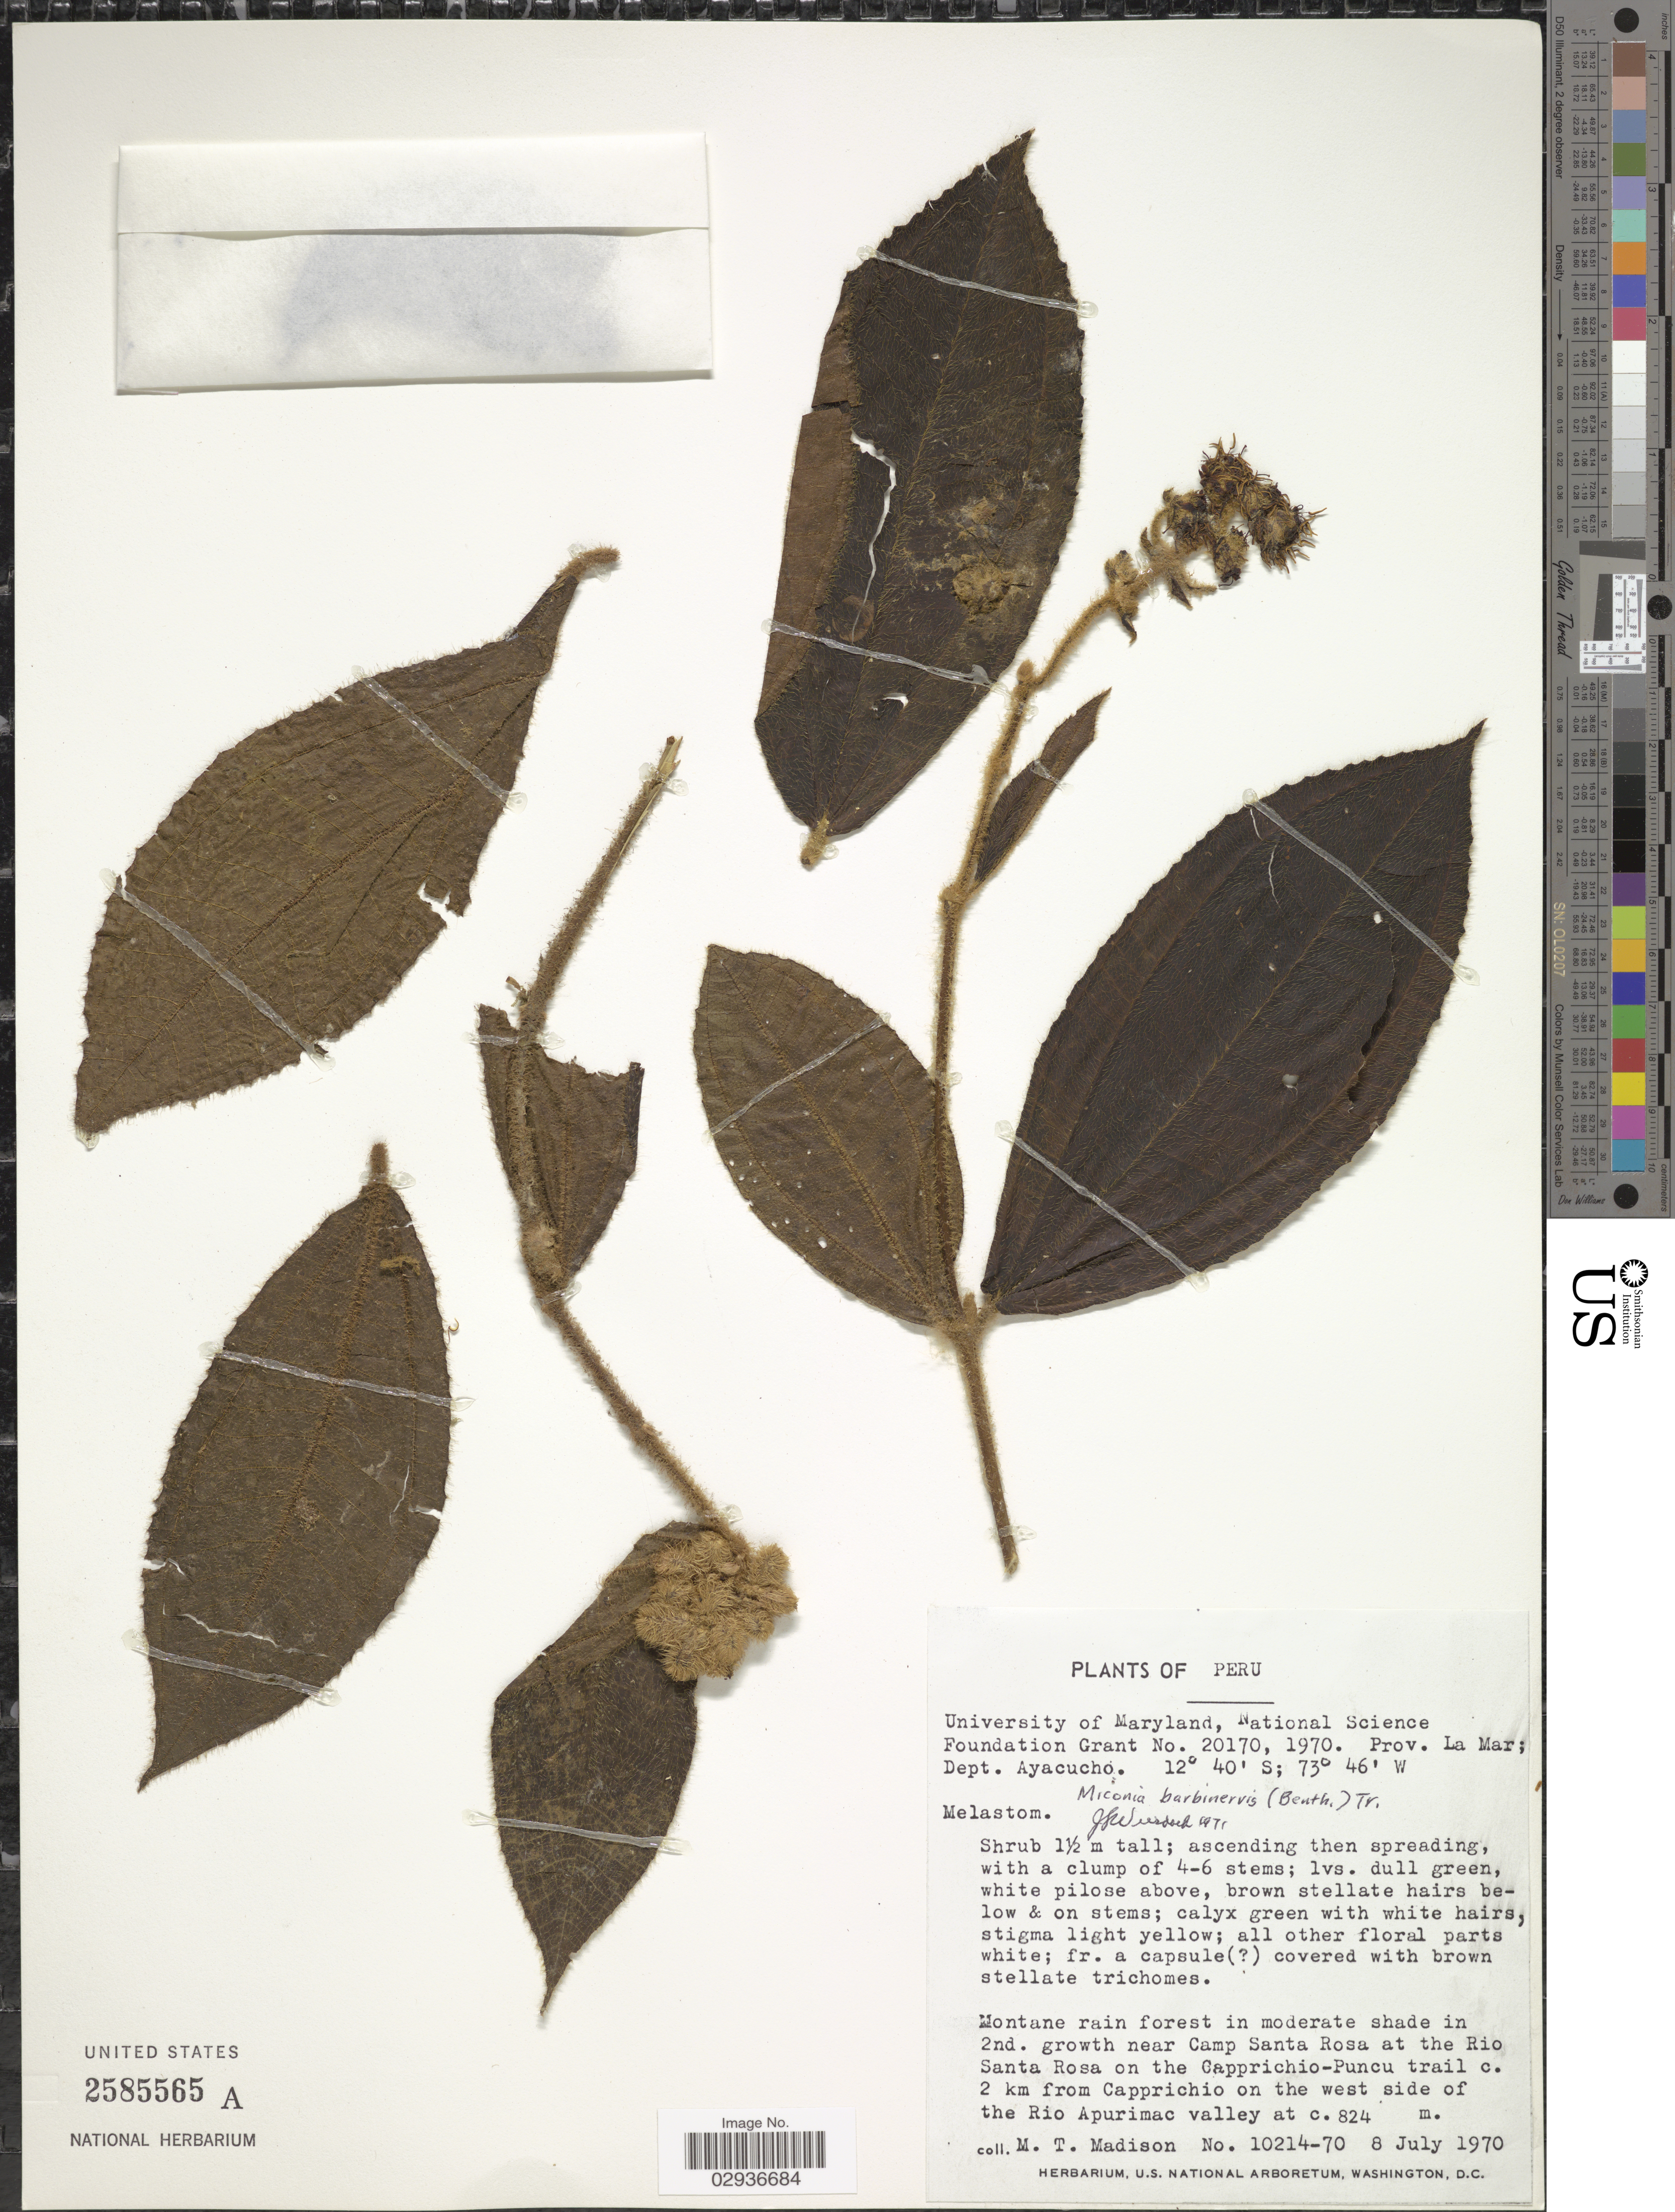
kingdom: Plantae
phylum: Tracheophyta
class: Magnoliopsida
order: Myrtales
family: Melastomataceae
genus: Miconia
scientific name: Miconia barbinervis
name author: (Benth.) Triana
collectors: M. T. Madison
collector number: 10214-70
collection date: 1970-07-08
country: Peru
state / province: Ayacucho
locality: Prov. La Mar; Dept. Ayacucho. near Camp Santa Rosa at the Rio Santa Rosa on the Capprichio-Puncu trail c. 2 km from Capprichio on the west side of the Rio Apurimac valley.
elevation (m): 824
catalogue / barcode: US 2585565A